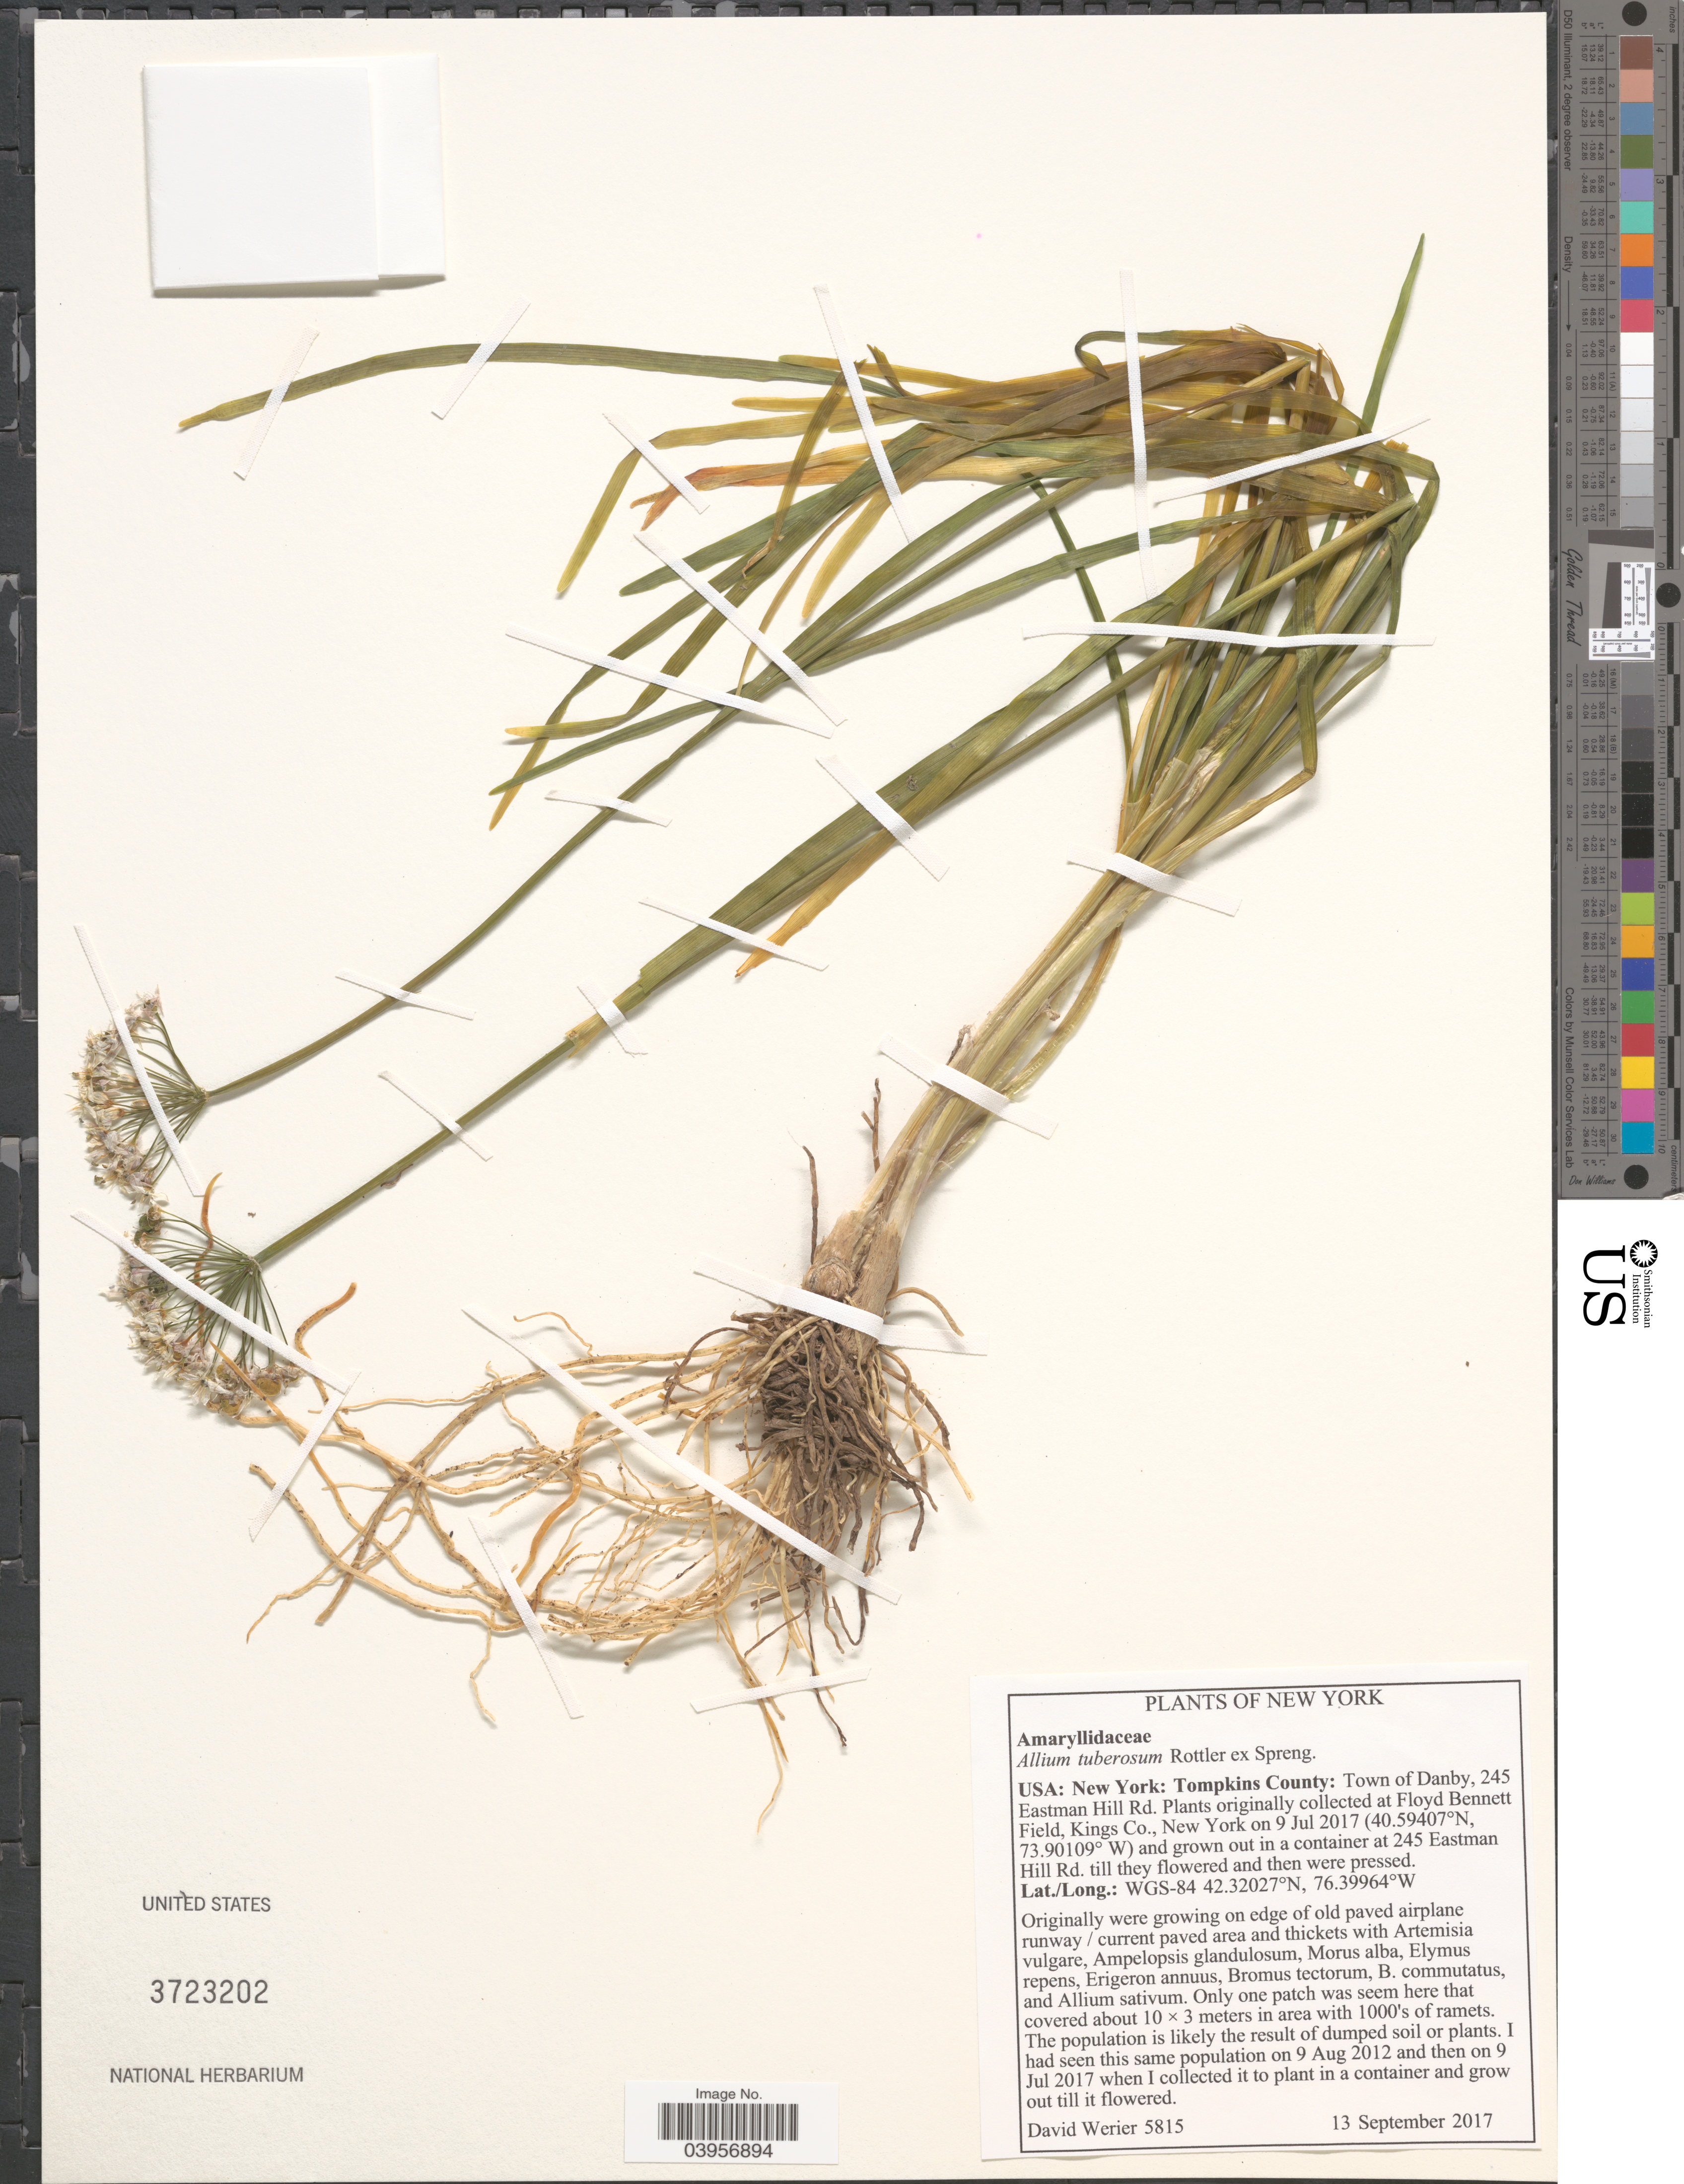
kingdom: Plantae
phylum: Tracheophyta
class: Liliopsida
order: Asparagales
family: Amaryllidaceae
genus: Allium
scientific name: Allium tuberosum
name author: Röttler ex Spreng.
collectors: D. Werier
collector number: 5815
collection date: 2017-09-13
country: United States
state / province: New York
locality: Tompkins County: Town of Danby, 245 Eastman Hill Rd. WGS-84.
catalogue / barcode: US 3723202